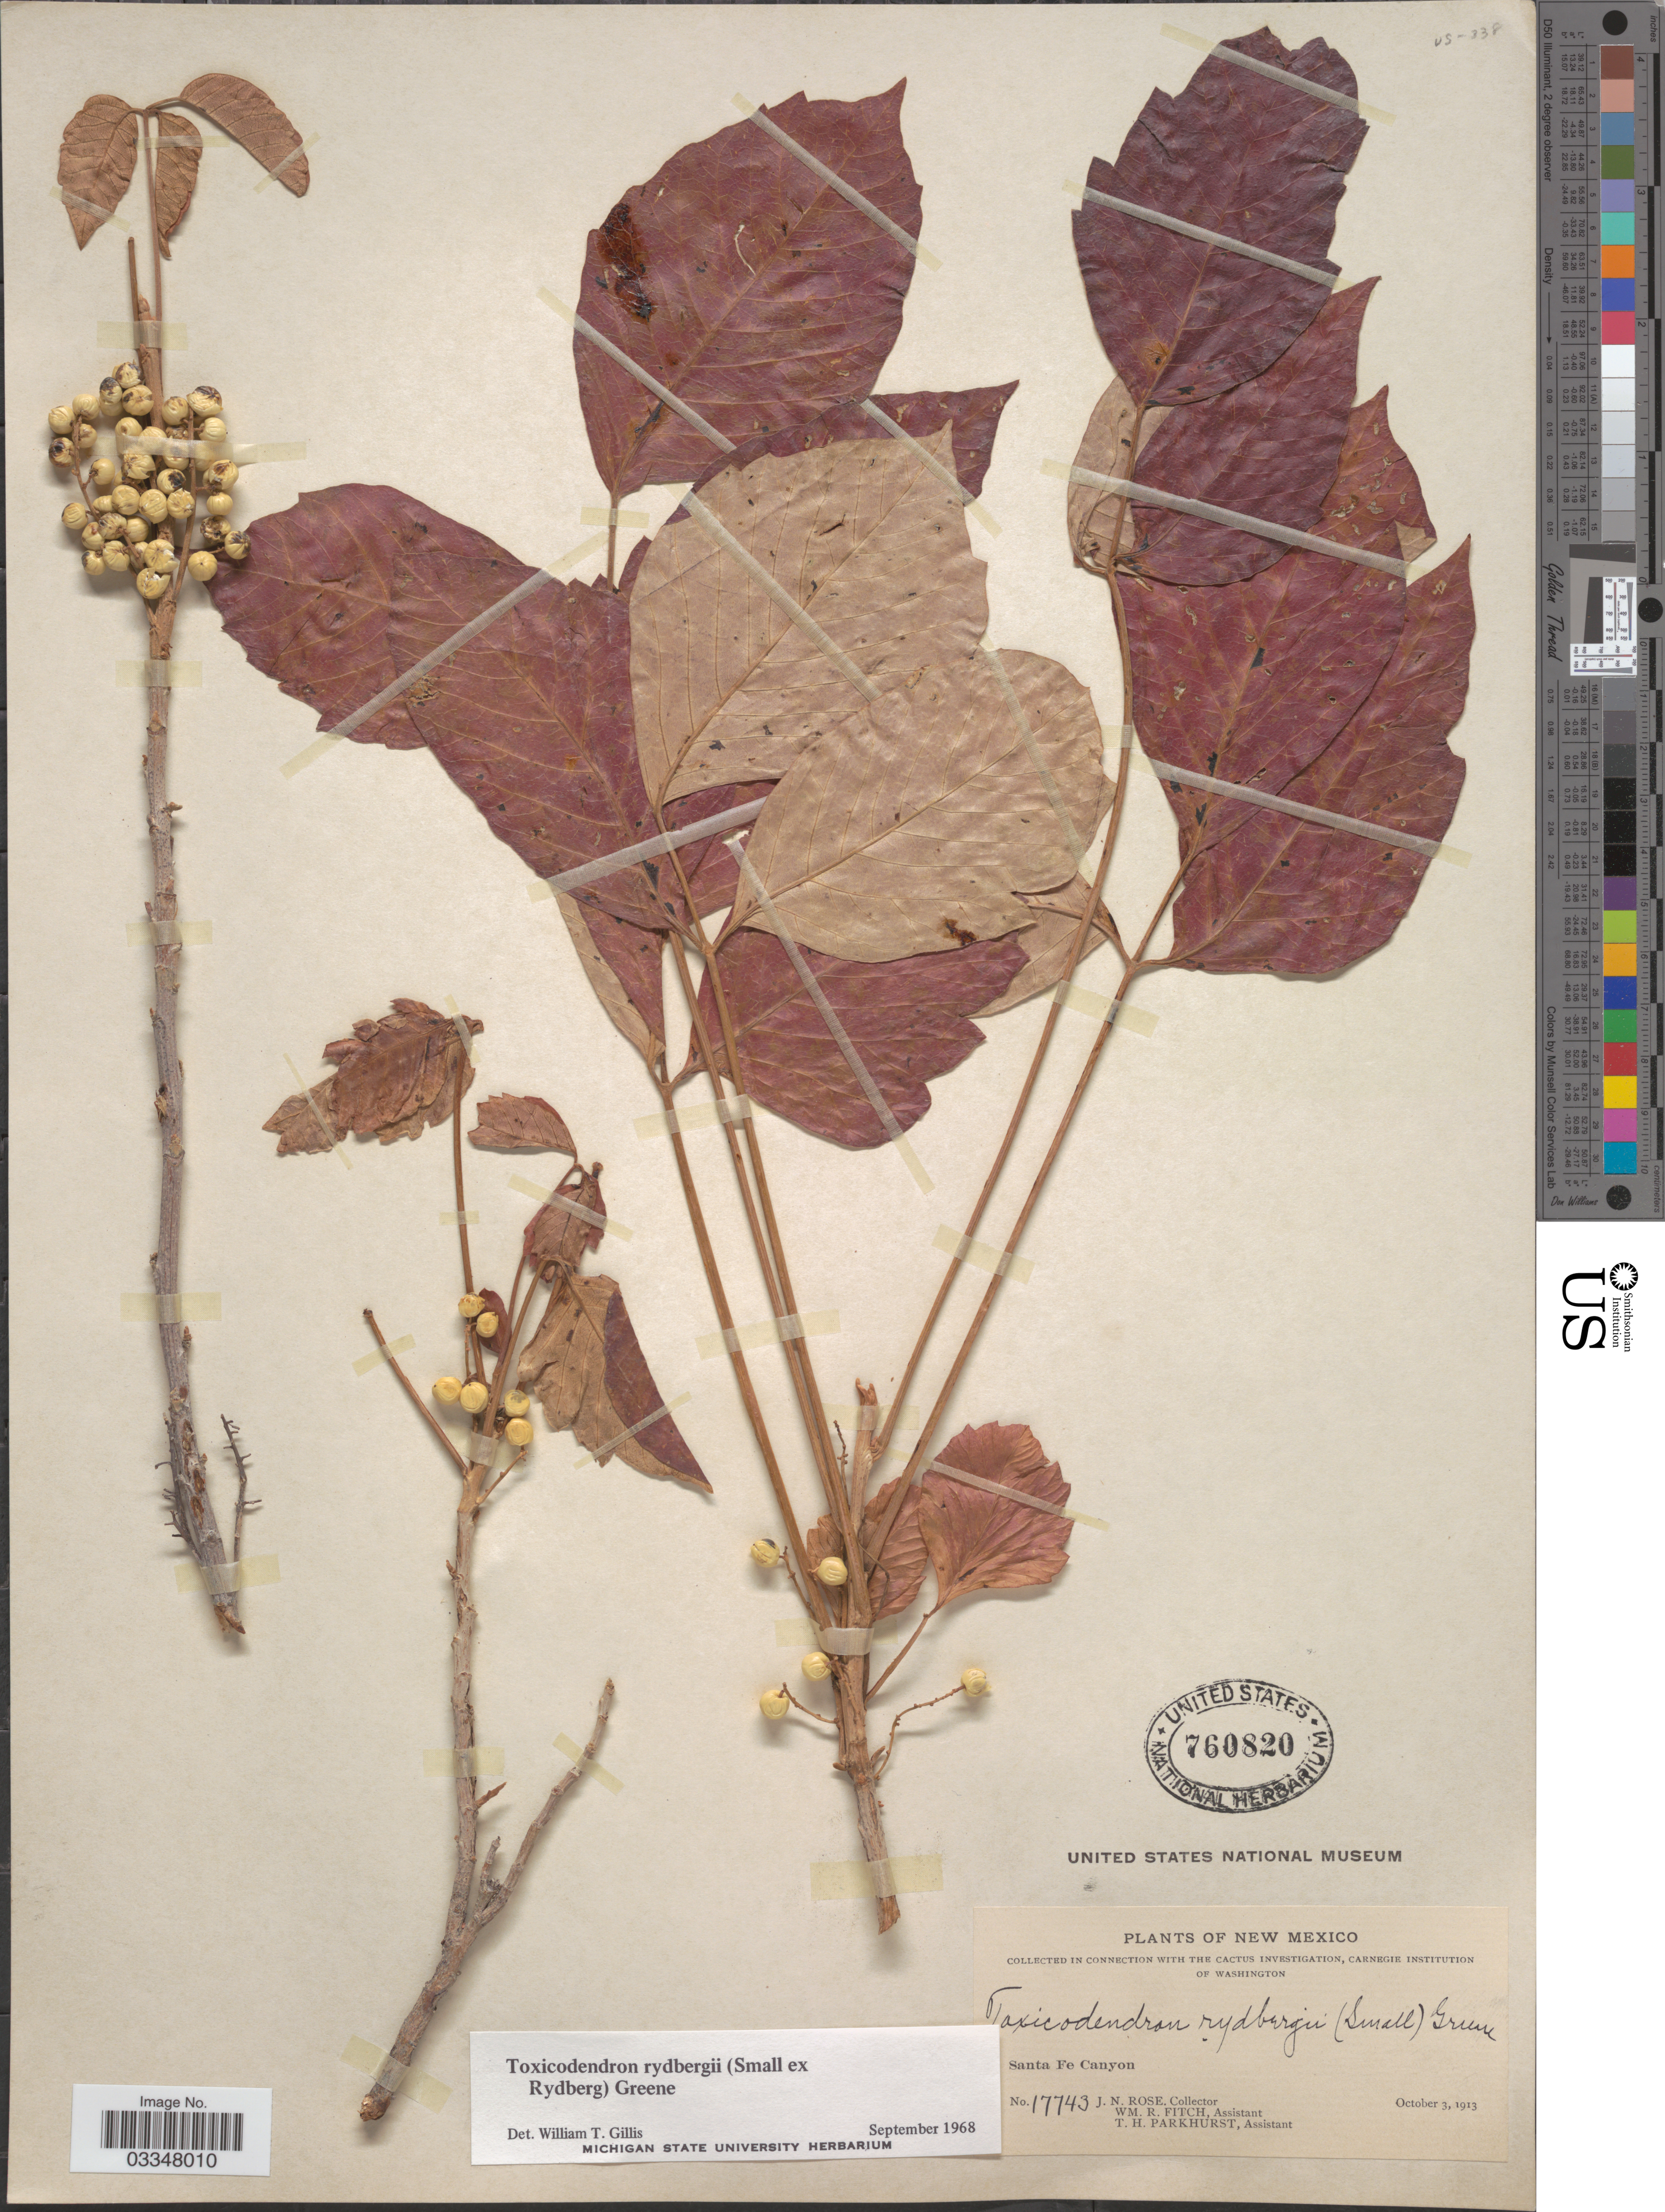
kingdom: Plantae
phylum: Tracheophyta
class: Magnoliopsida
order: Sapindales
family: Anacardiaceae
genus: Toxicodendron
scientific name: Toxicodendron radicans subsp. rydbergii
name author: (Small & Rydb.) Á. Löve & D. Löve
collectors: J. N. Rose, W. R. Fitch & T. Parkhurst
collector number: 17743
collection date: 1913-10-03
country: United States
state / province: New Mexico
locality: Santa Fe Canyon.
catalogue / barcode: US 760820